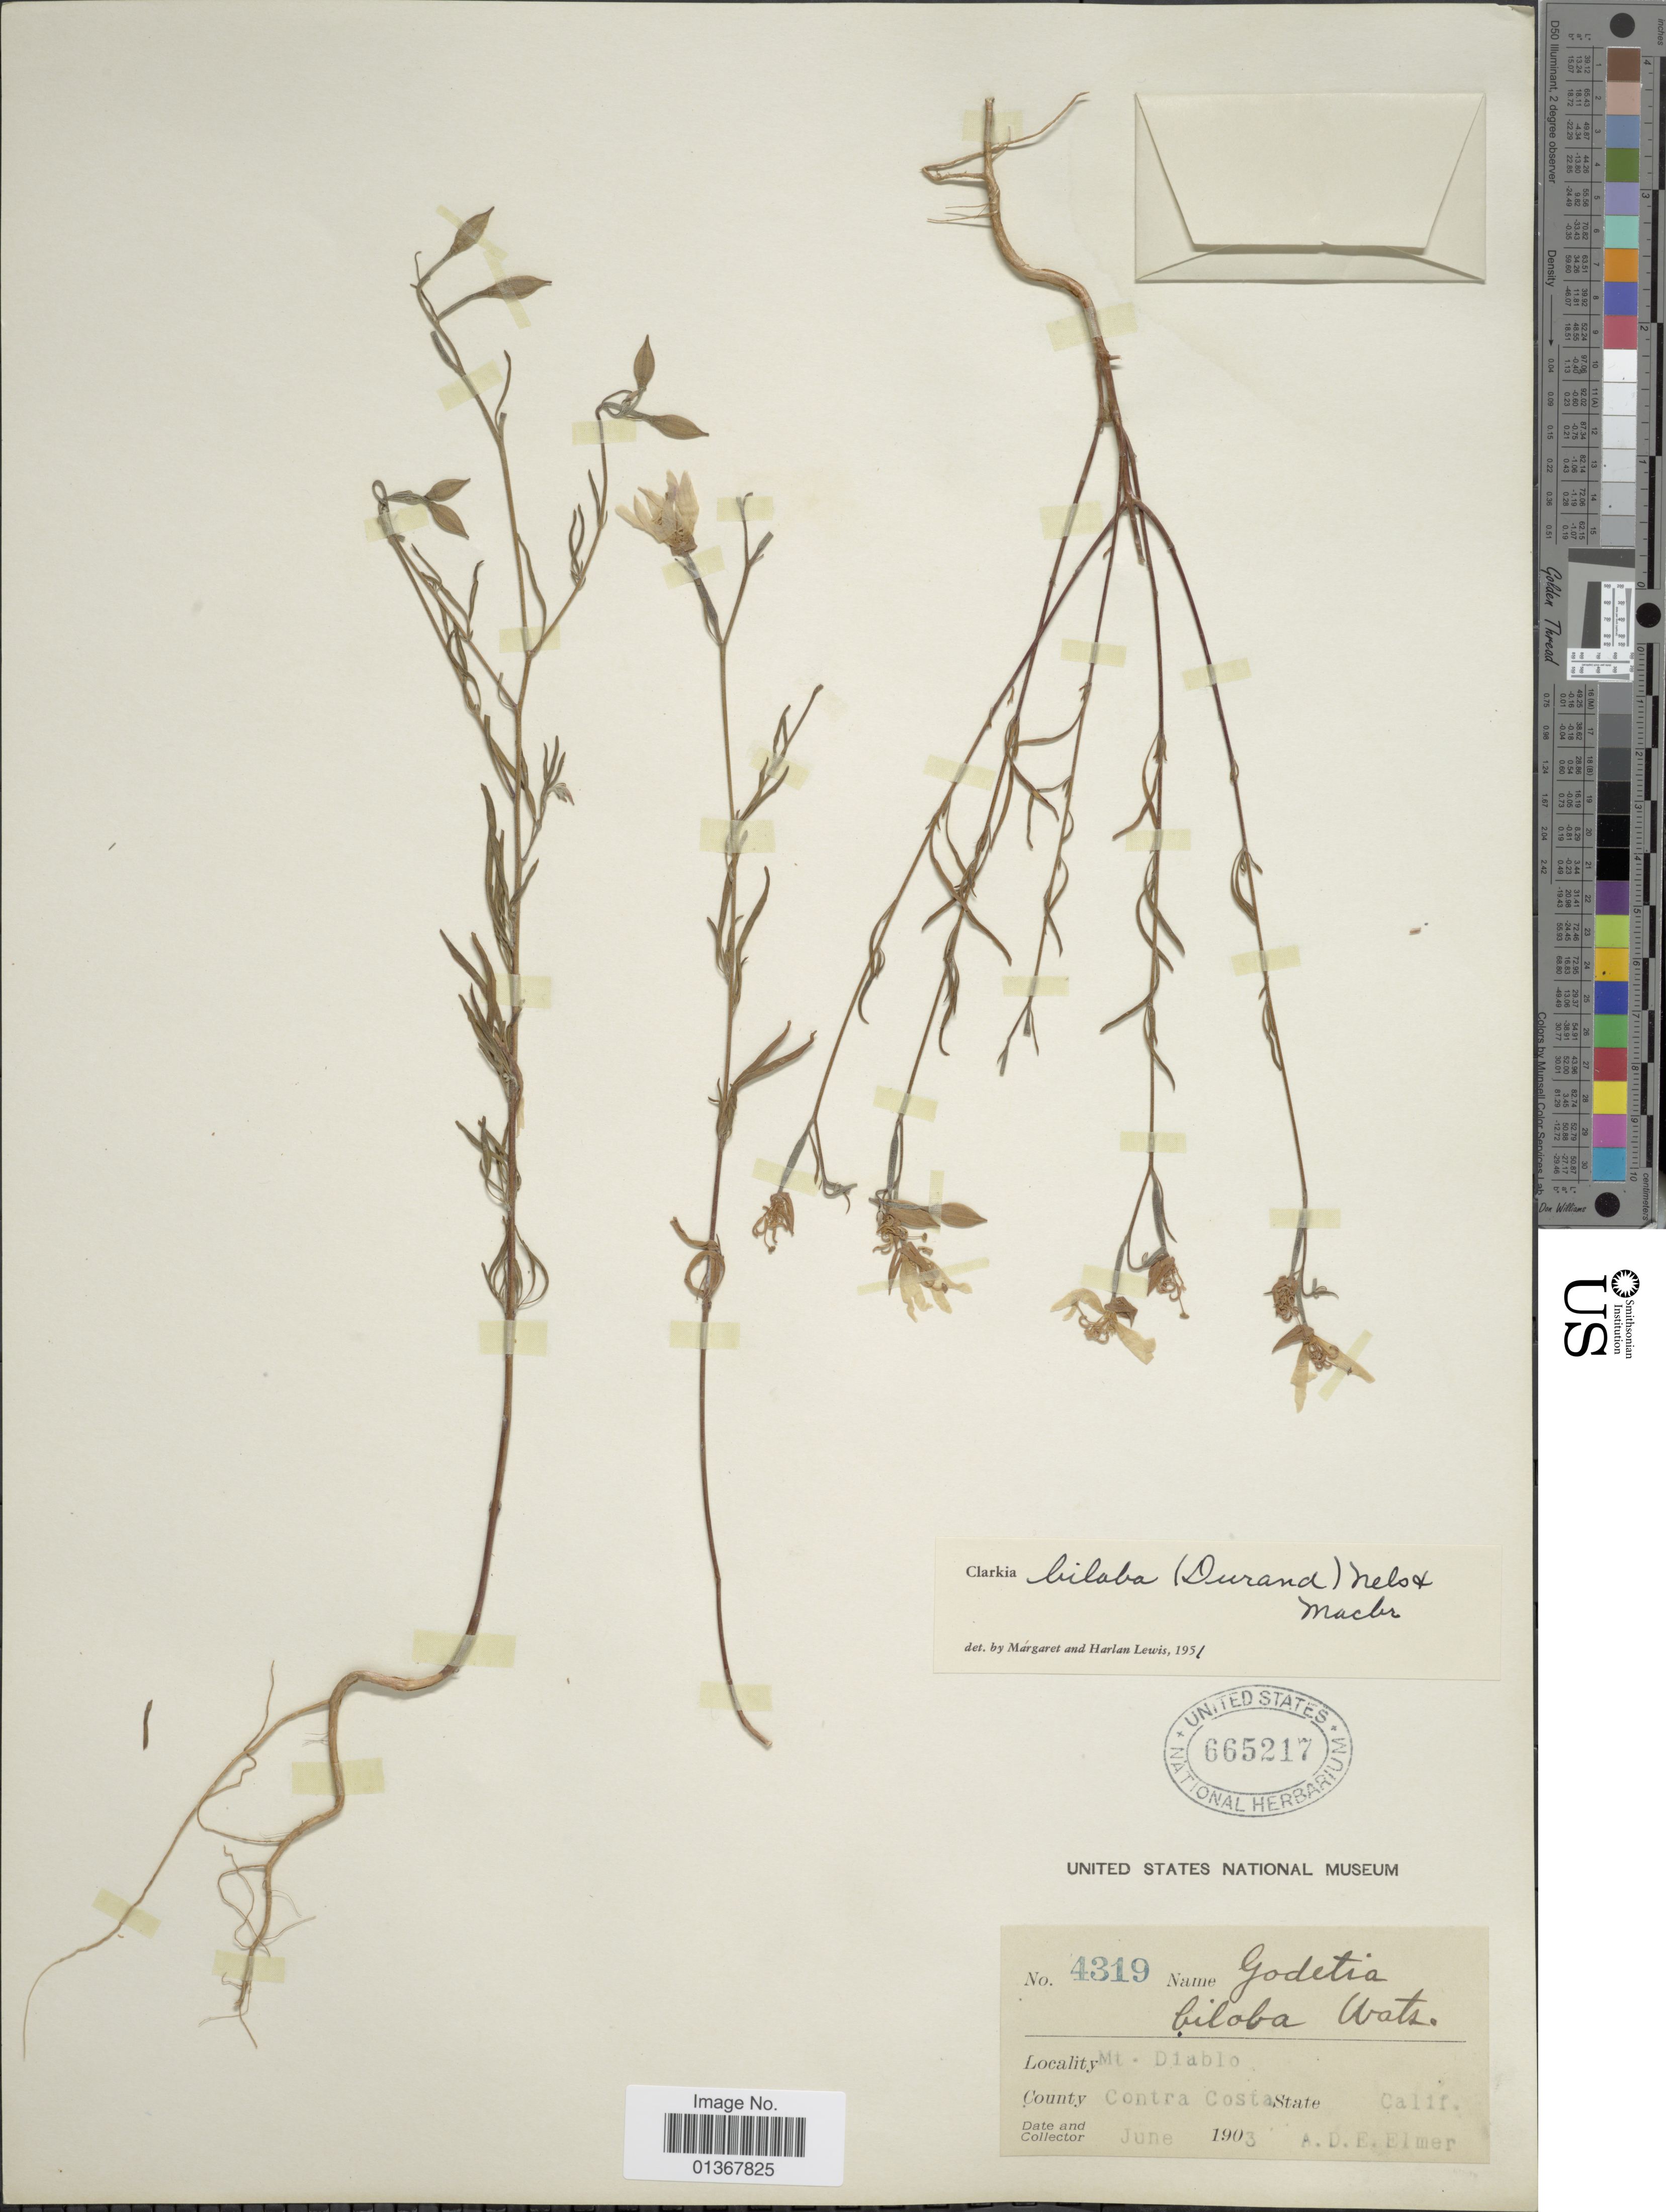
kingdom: Plantae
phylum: Tracheophyta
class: Magnoliopsida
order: Myrtales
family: Onagraceae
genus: Clarkia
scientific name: Clarkia biloba subsp. biloba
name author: (Durand) A. Nelson & J.F. Macbr.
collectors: A. D. E. Elmer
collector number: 4319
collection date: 1903-06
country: United States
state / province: California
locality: Mt. Diablo, Contra Costa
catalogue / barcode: US 665217